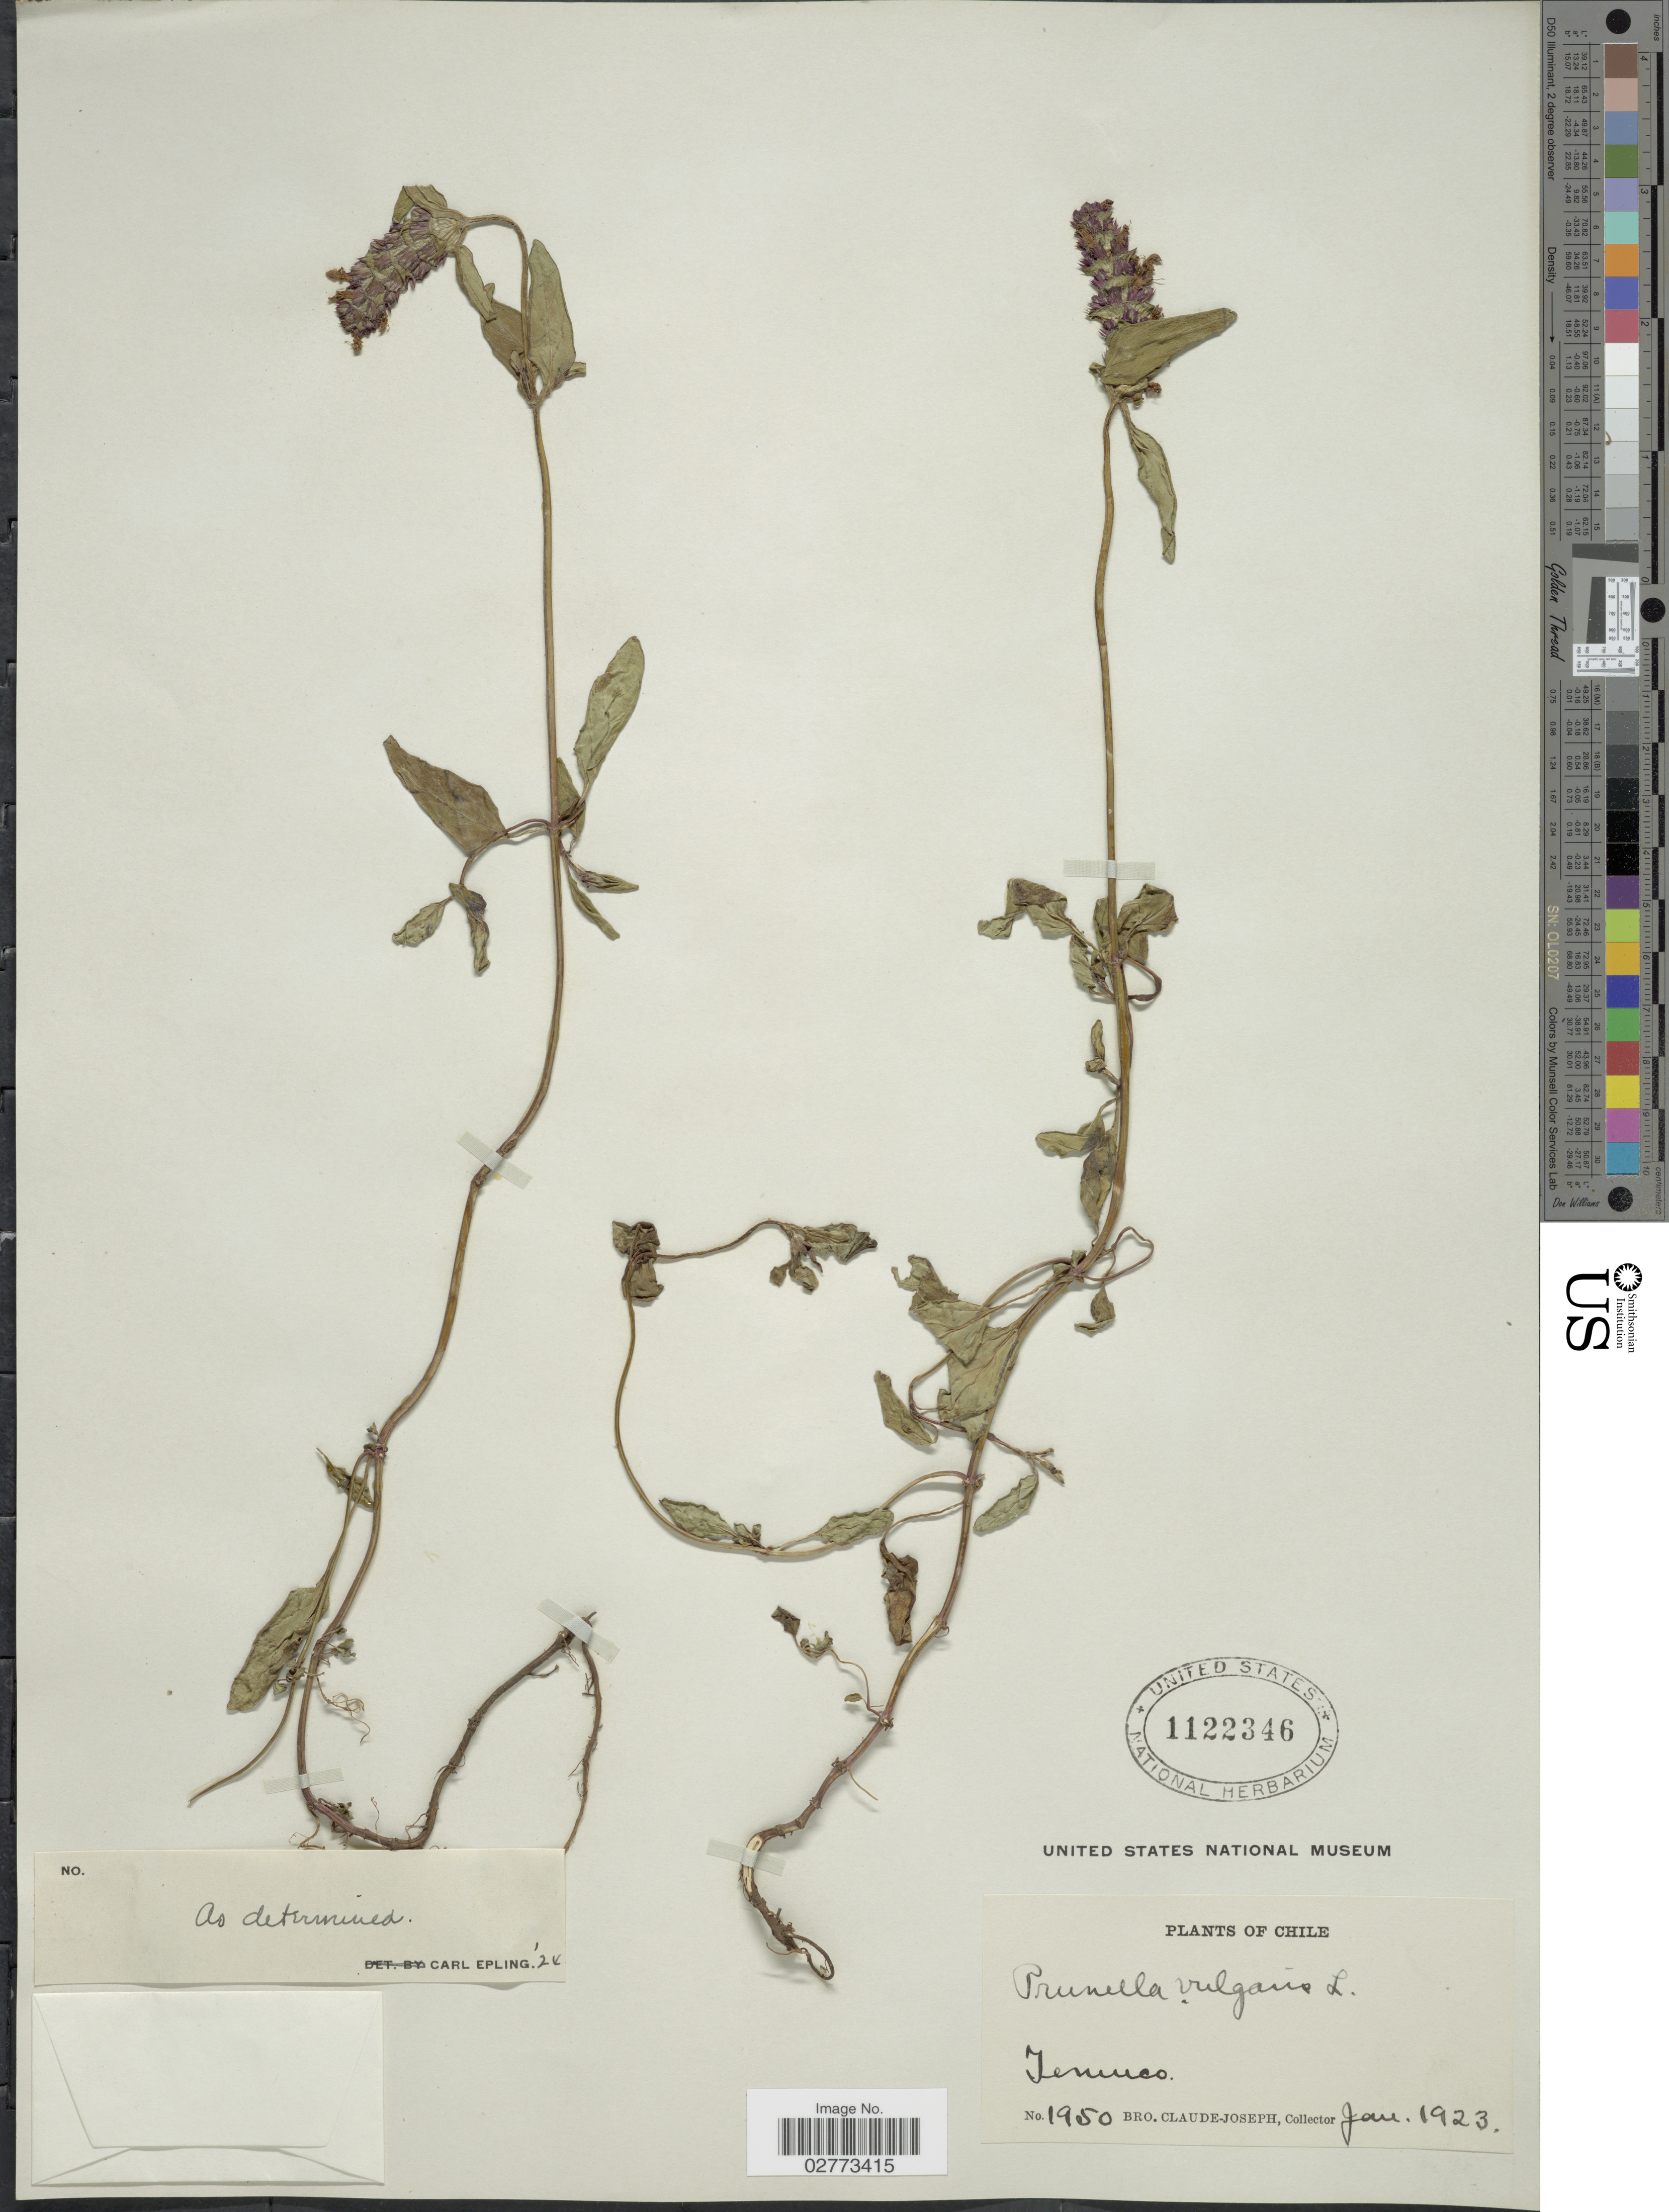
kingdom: Plantae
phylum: Tracheophyta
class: Magnoliopsida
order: Lamiales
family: Lamiaceae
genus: Prunella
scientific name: Prunella vulgaris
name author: L.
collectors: Bro. Claude-Joseph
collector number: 1950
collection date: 1923-01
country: Chile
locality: Temuco.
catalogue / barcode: US 1122346